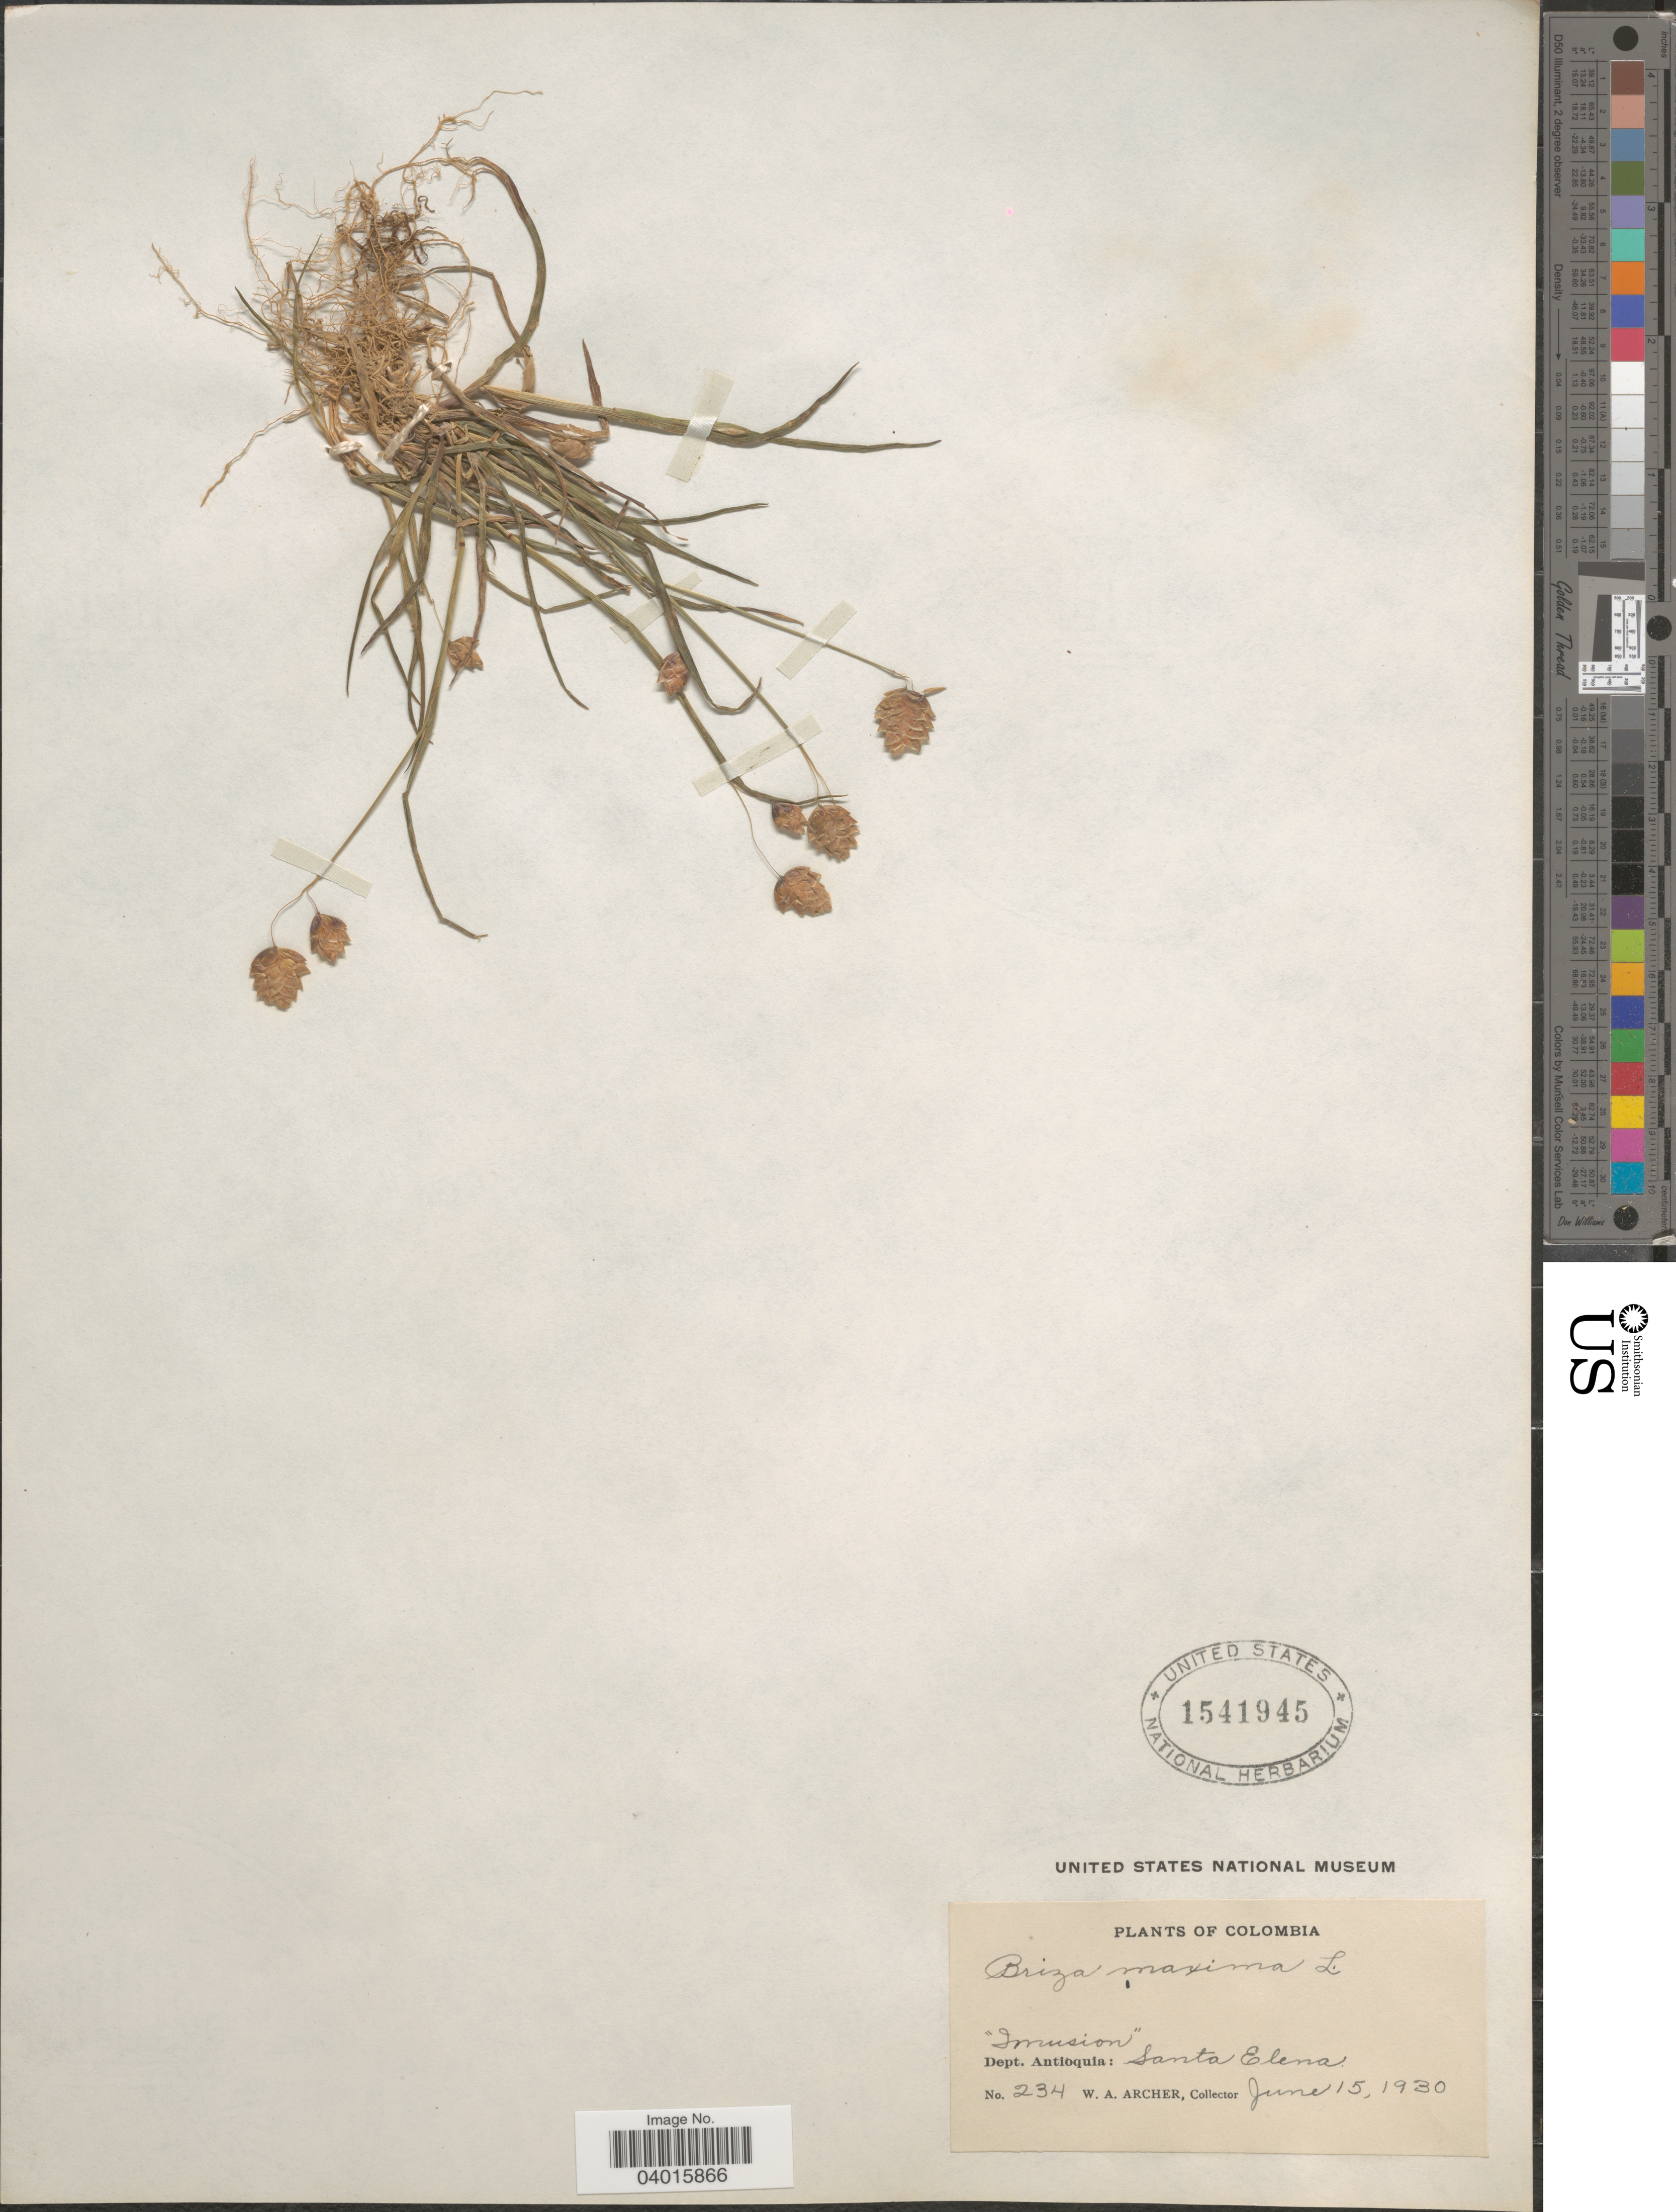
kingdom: Plantae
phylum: Tracheophyta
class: Liliopsida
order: Poales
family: Poaceae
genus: Briza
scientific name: Briza maxima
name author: L.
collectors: W. Archer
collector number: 234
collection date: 1930-06-15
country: Colombia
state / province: Antioquia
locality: Dept. Antioquia: Santa Elena.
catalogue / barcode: US 1541945